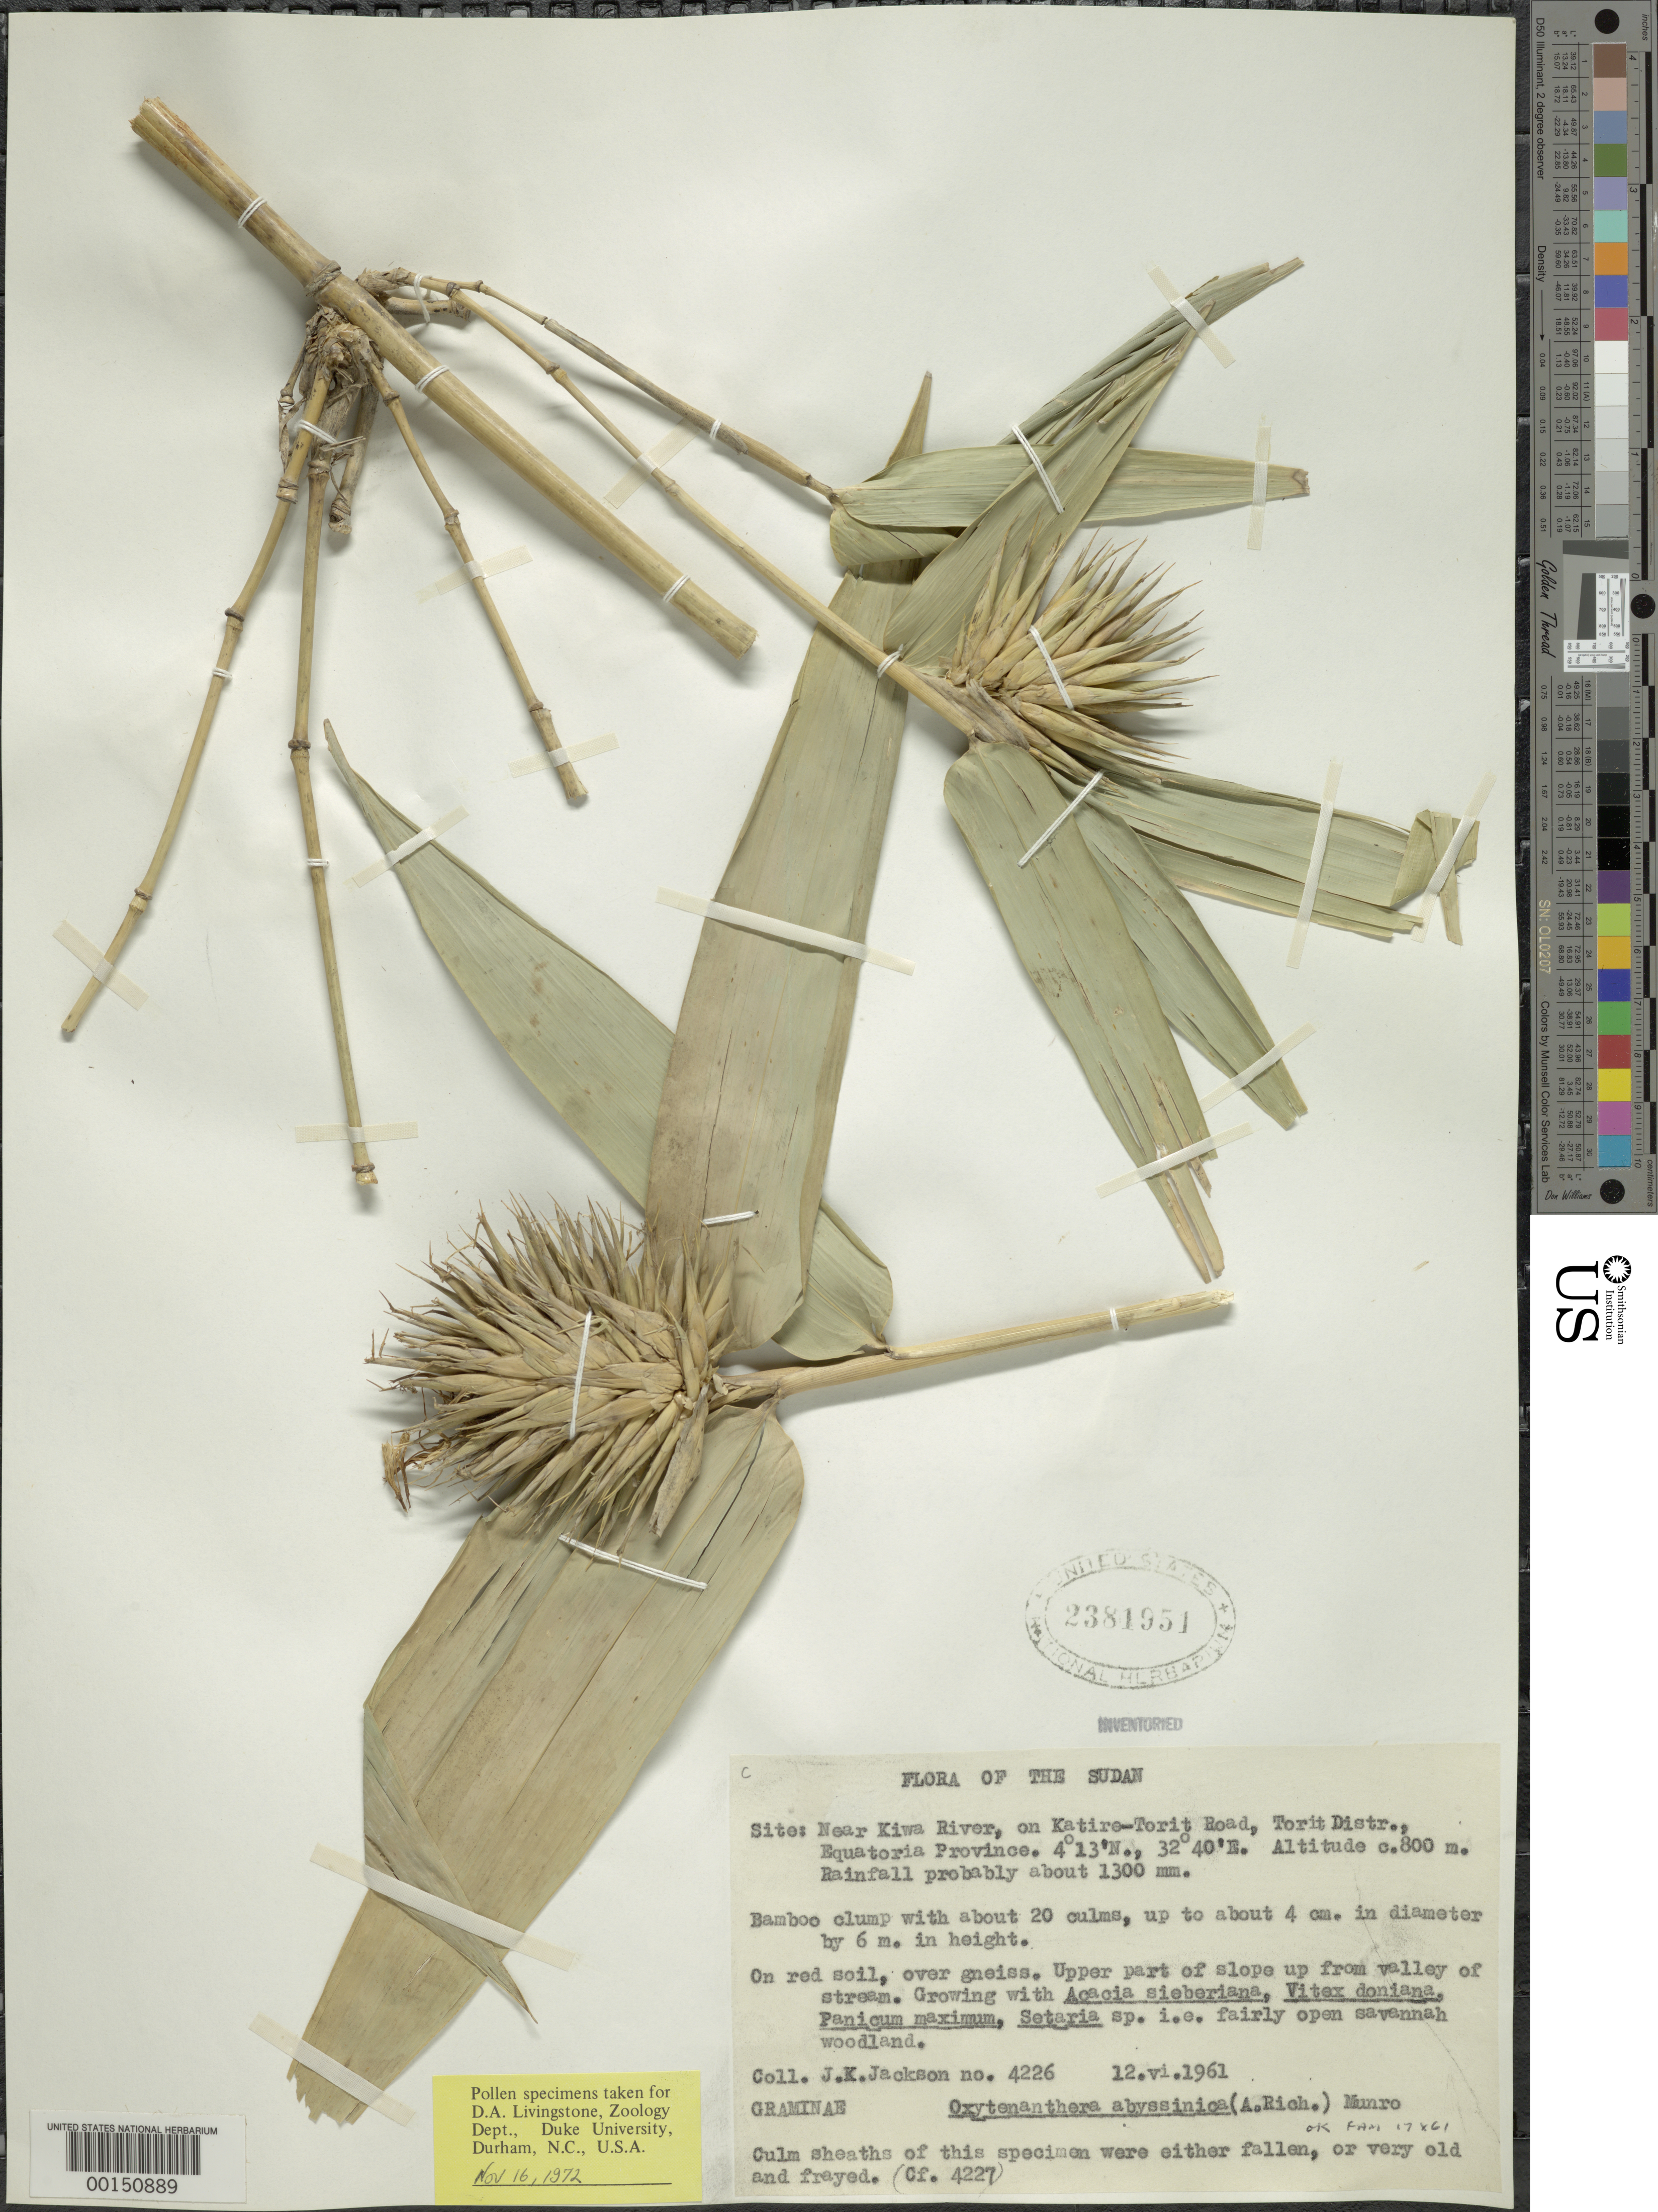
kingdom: Plantae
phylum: Tracheophyta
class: Liliopsida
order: Poales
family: Poaceae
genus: Oxytenanthera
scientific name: Oxytenanthera abyssinica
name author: (A. Rich.) Munro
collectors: J. Jackson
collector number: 4226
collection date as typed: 12 Jun 1961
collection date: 1961-06-12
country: South Sudan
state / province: Central Equatoria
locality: Equatoria province, torit, kiwa river, lat. 04 13'n: long. 32 40'e. [al istiwa'iyah province now divided into gharb al istiwa'iyah and sharq al istiwa'iyah provinces.]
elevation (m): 800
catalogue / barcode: US 2381951